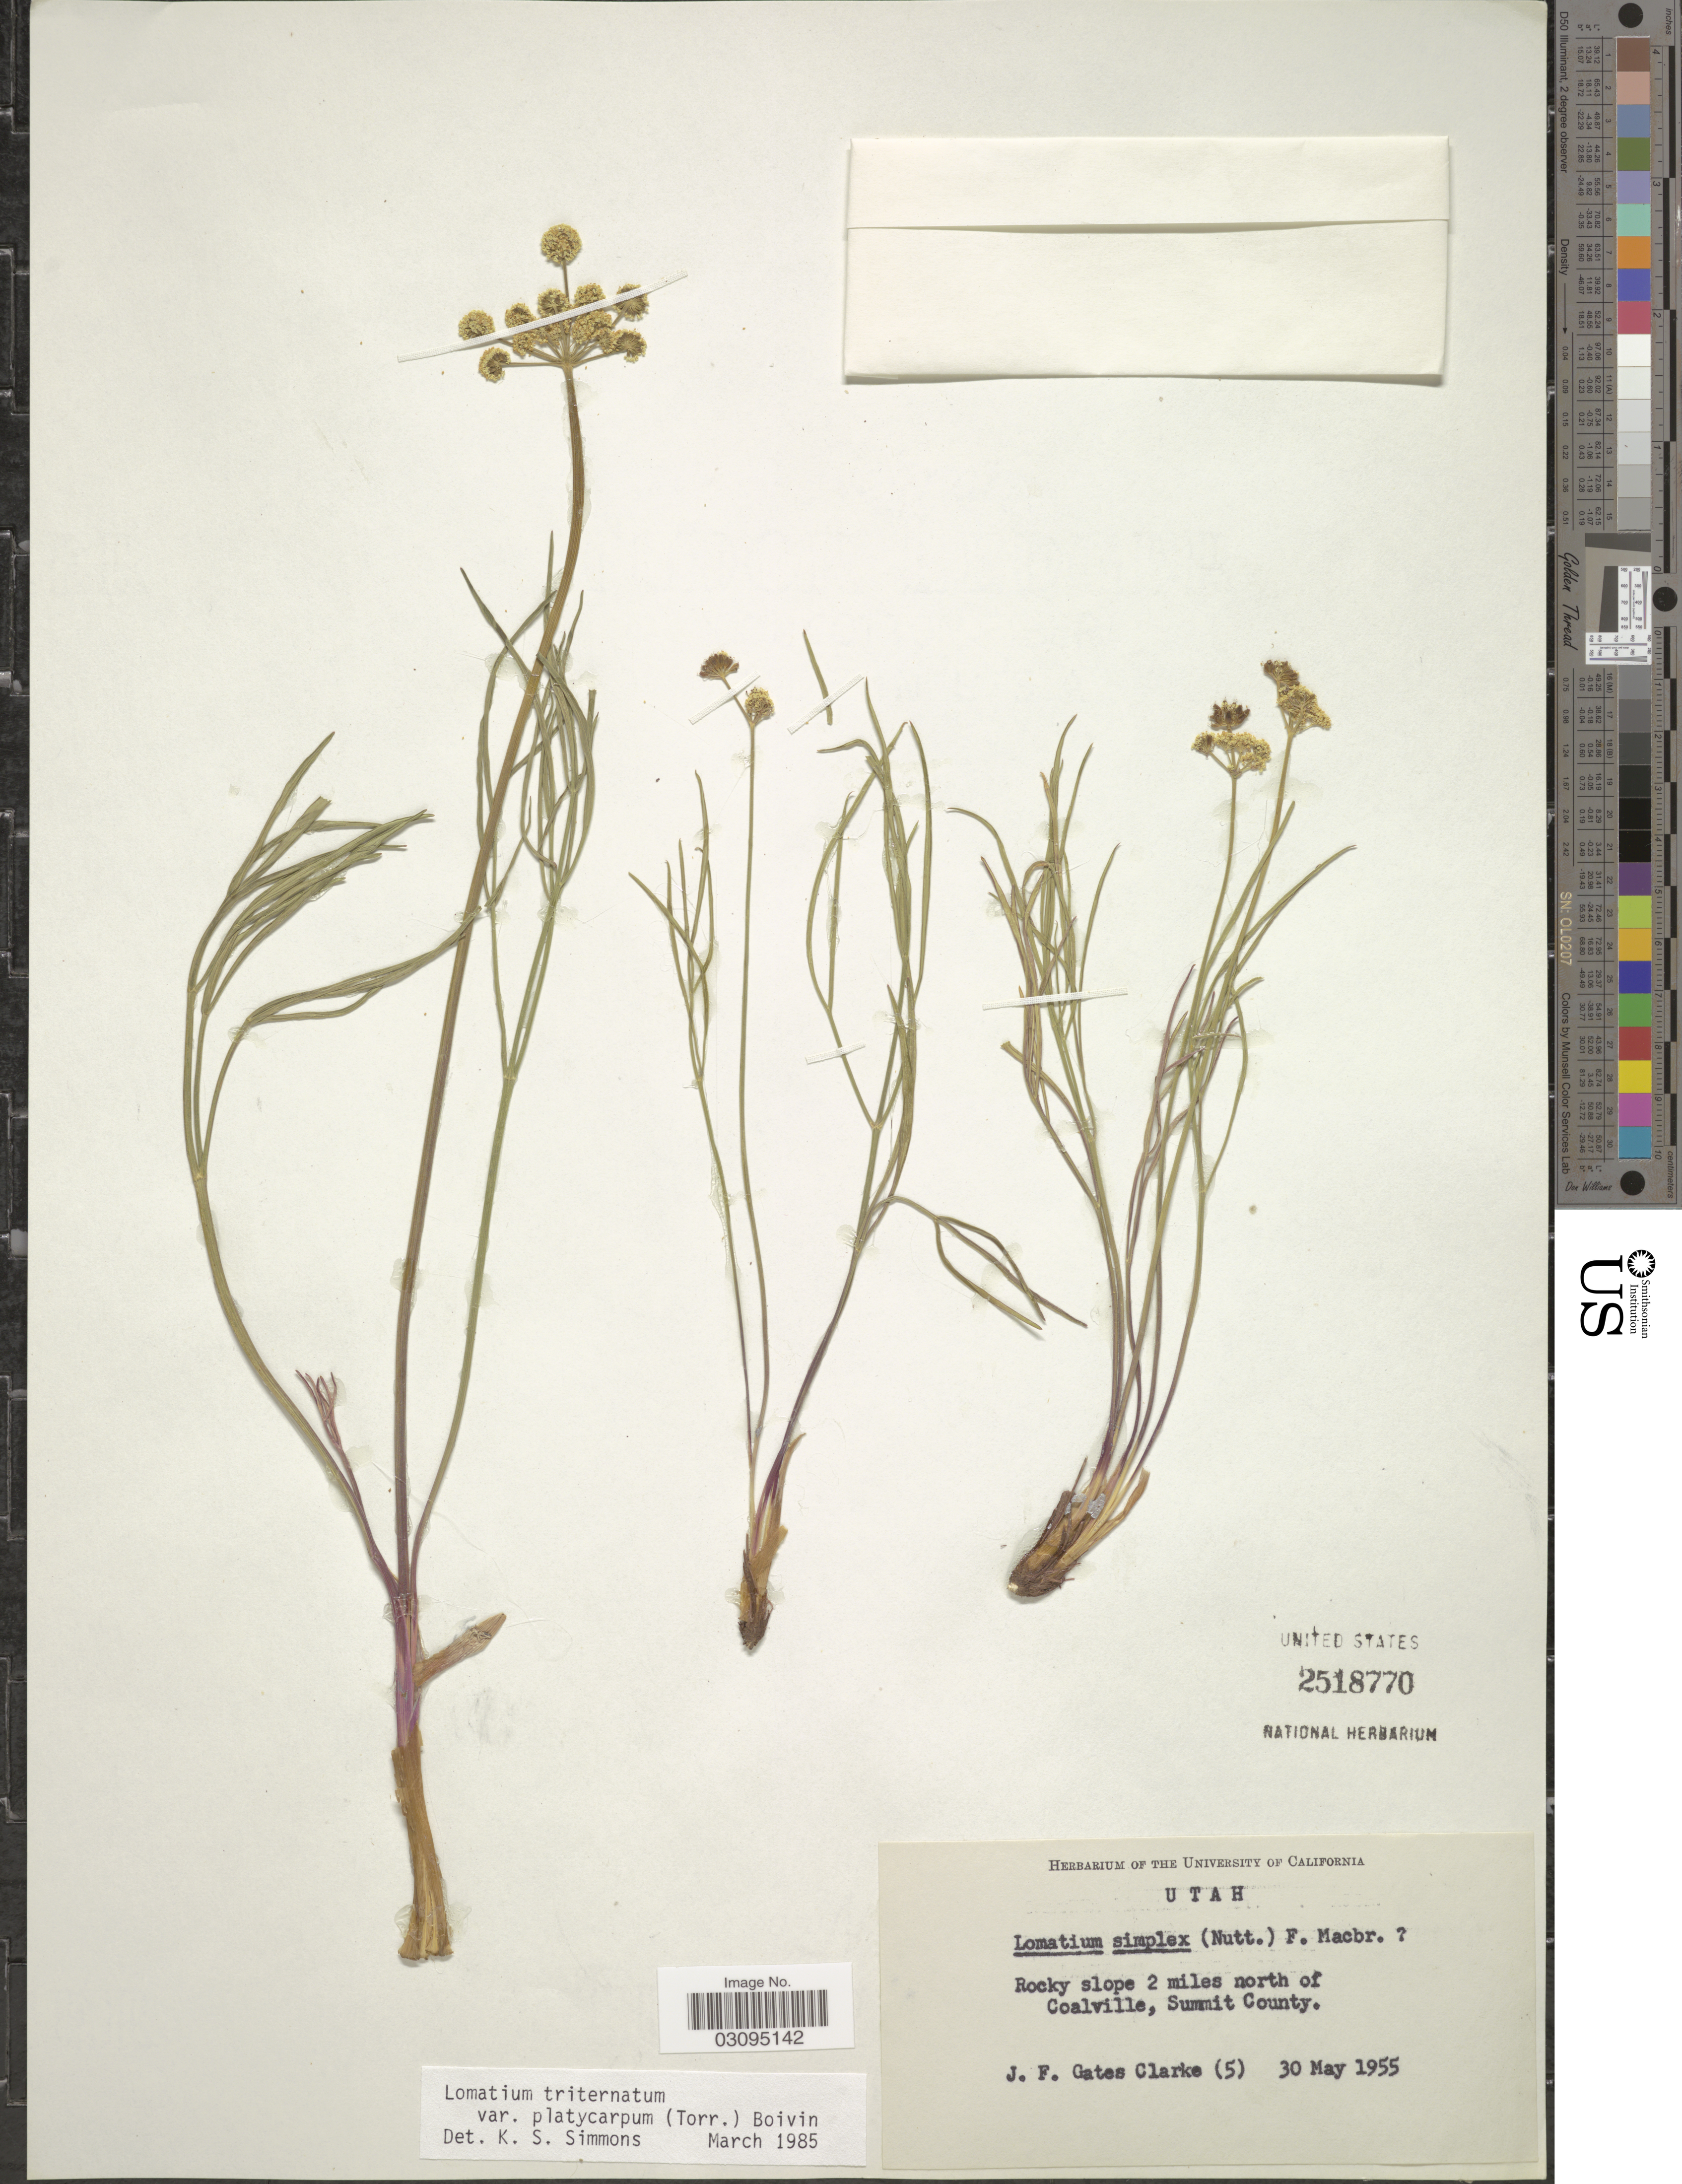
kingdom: Plantae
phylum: Tracheophyta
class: Magnoliopsida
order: Apiales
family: Apiaceae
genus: Lomatium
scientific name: Lomatium triternatum var. platycarpum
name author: (Torr.) B. Boivin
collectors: J. F. Gates-Clarke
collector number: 5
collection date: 1955-05-30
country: United States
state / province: Utah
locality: Rocky slope 2 miles north of Coalville, Summit County.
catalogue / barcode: US 2518770